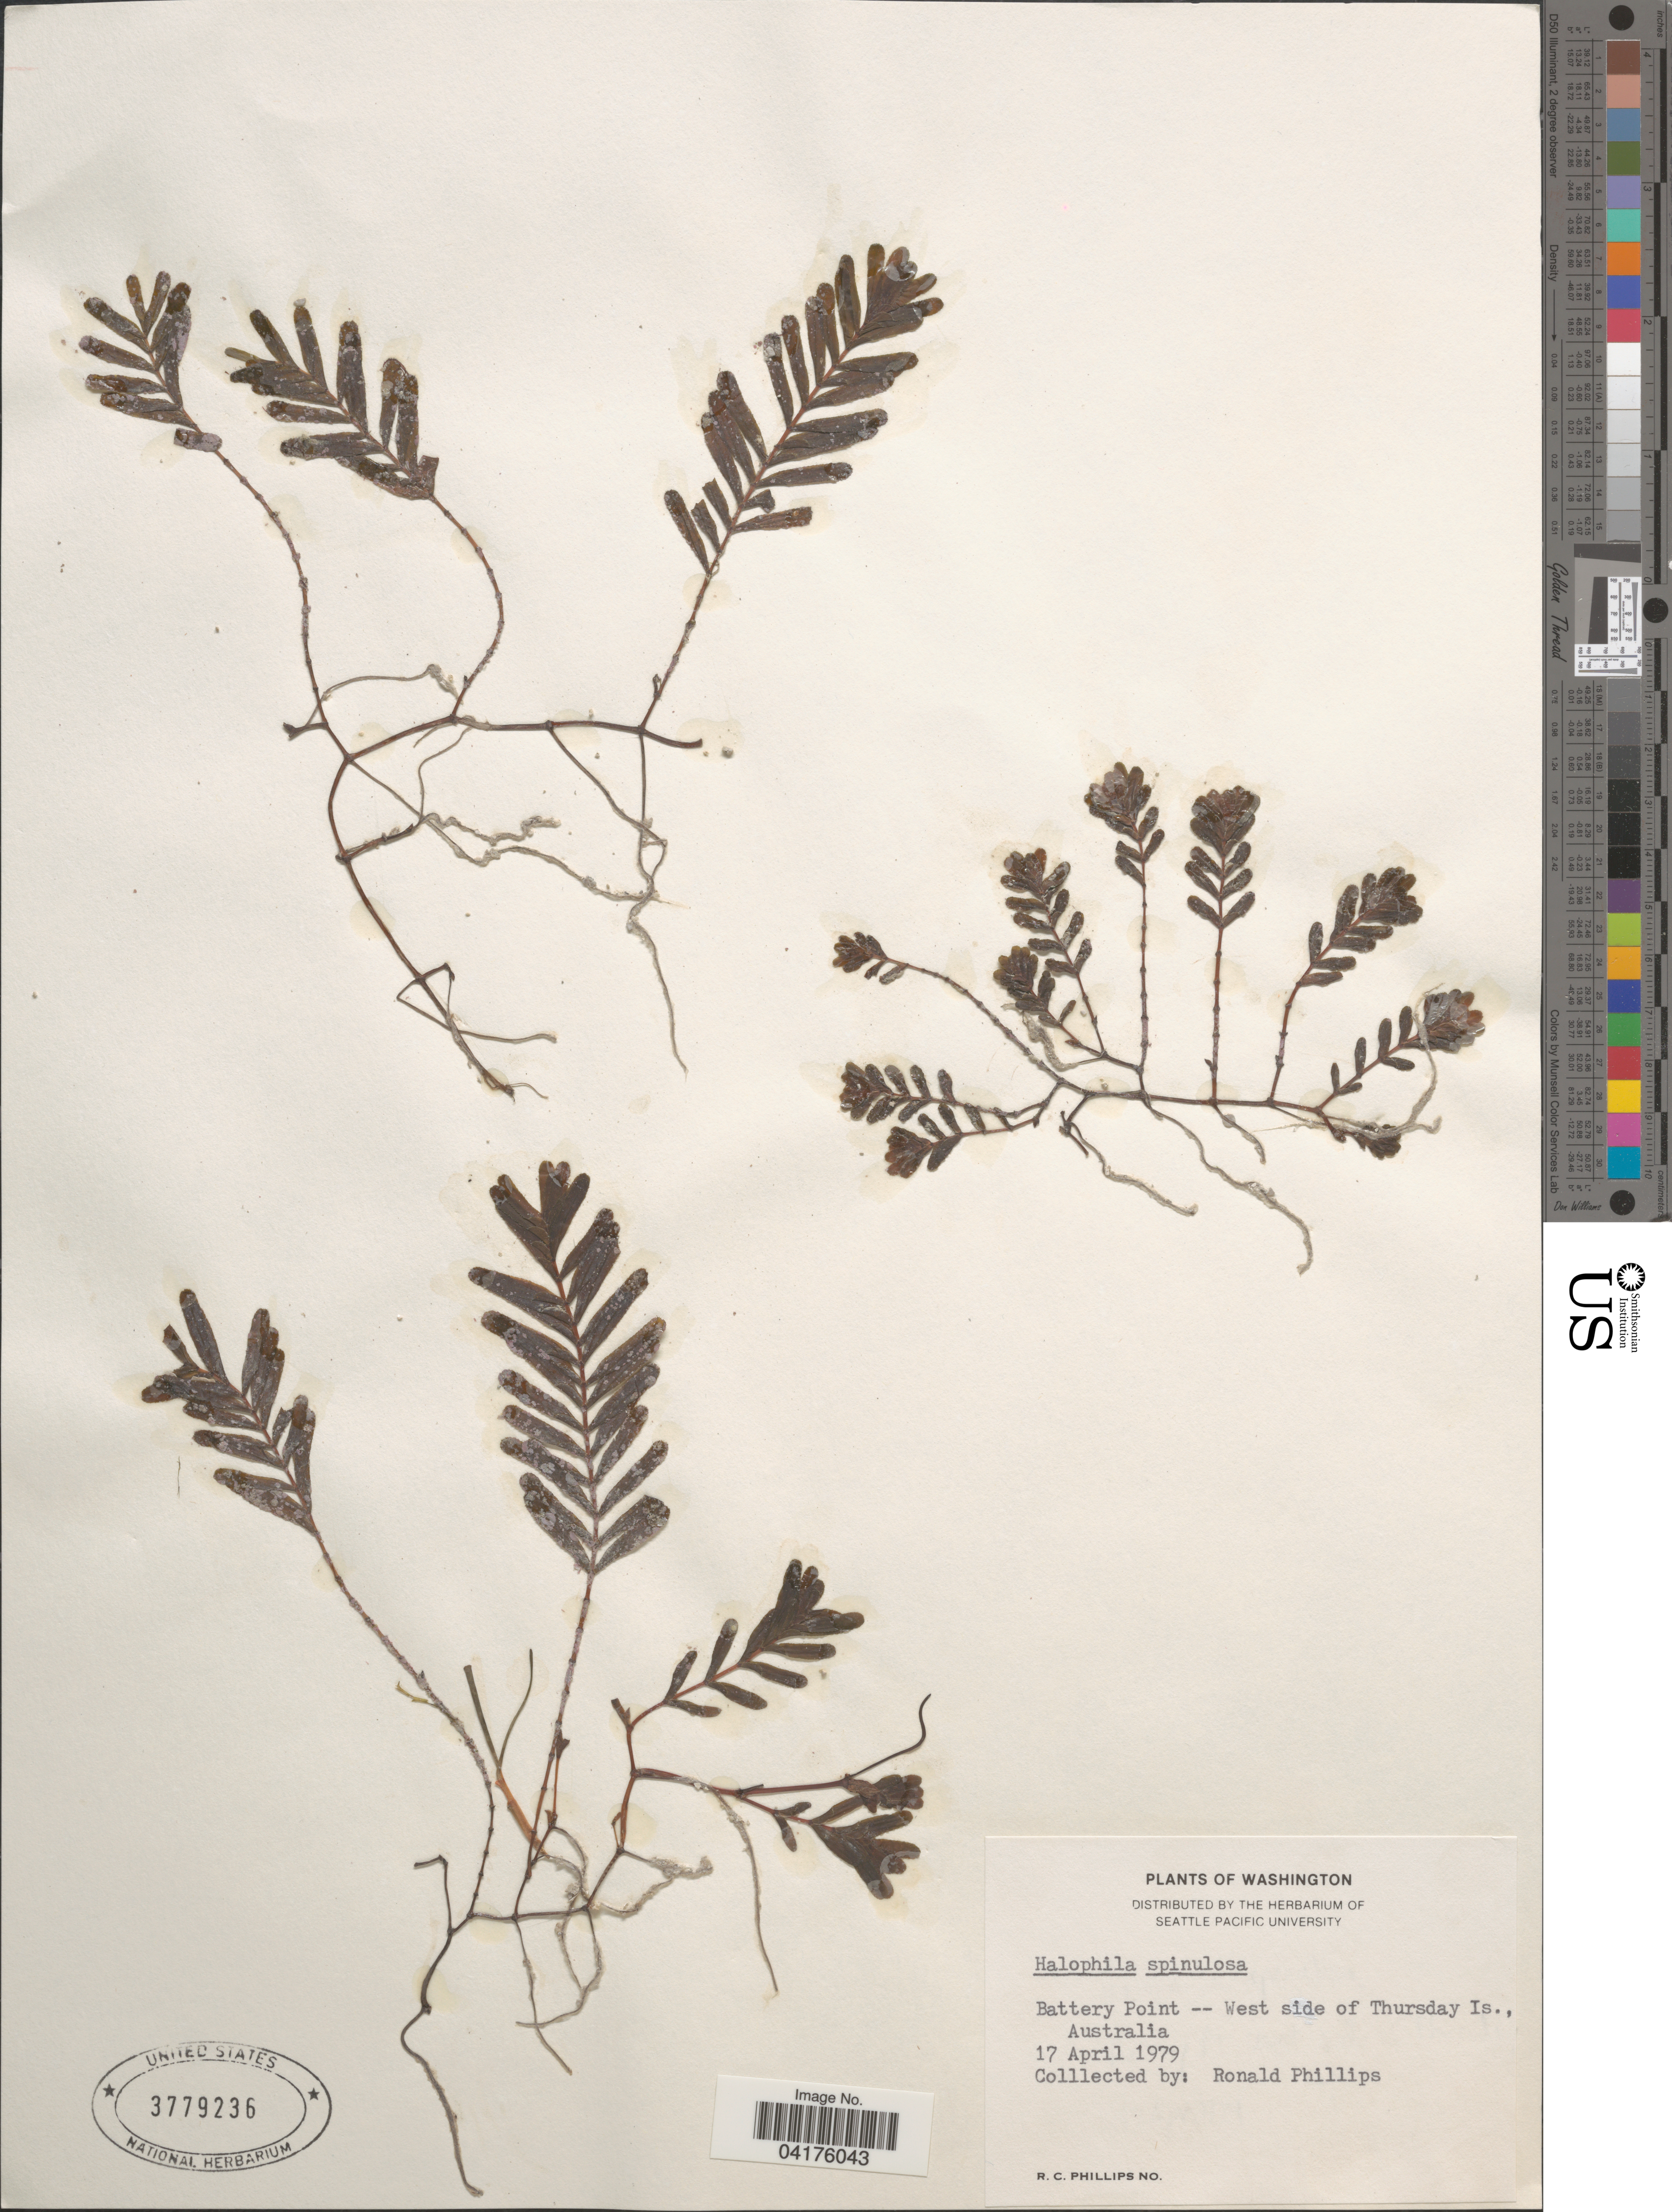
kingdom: Plantae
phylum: Tracheophyta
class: Liliopsida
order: Alismatales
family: Hydrocharitaceae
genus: Halophila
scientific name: Halophila spinulosa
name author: (R. Br.) Asch.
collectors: R. C. Phillips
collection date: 1979-04-17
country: Australia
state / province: Queensland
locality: Battery Point -- West side of Thursday Is.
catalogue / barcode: US 3779236